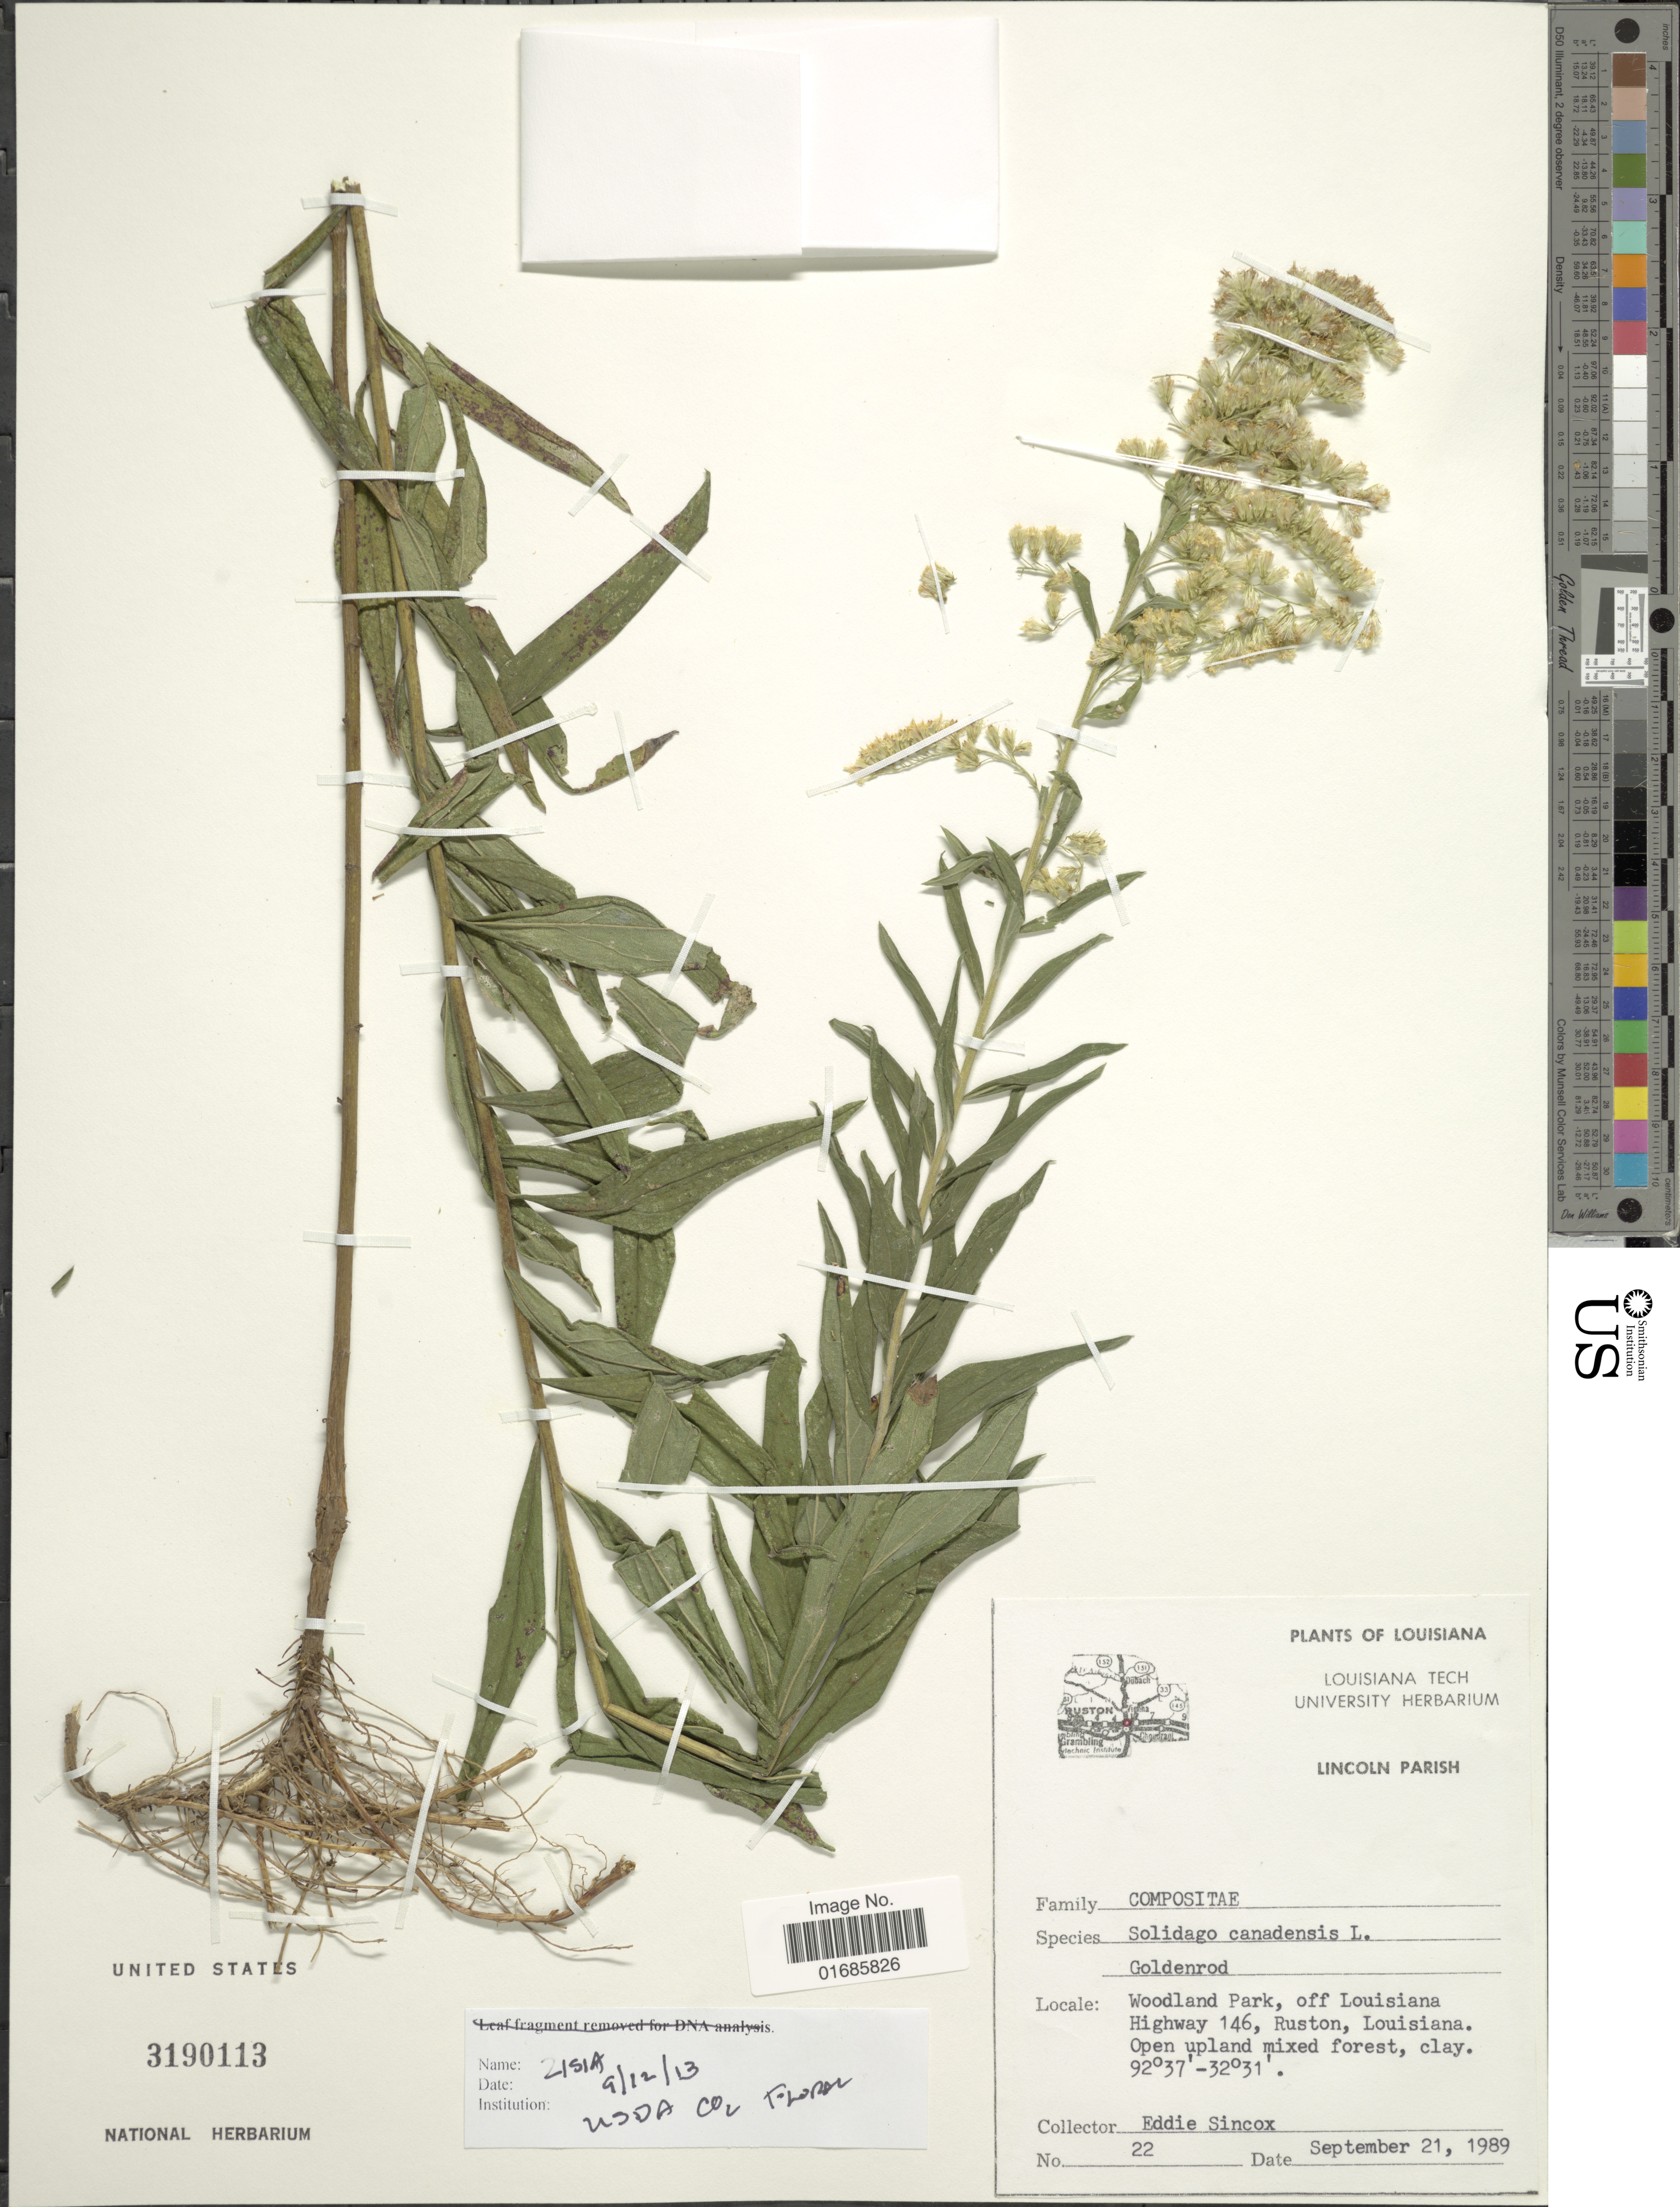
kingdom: Plantae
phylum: Tracheophyta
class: Magnoliopsida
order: Asterales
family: Asteraceae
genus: Solidago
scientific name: Solidago canadensis var. scabra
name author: (Muhl. ex Willd.) Torr. & A. Gray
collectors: E. Sincox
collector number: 22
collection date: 1989-09-21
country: United States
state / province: Louisiana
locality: Woodland Park, off Louisiana Highway 146, Ruston, Lincoln Parish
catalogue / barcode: US 3190113